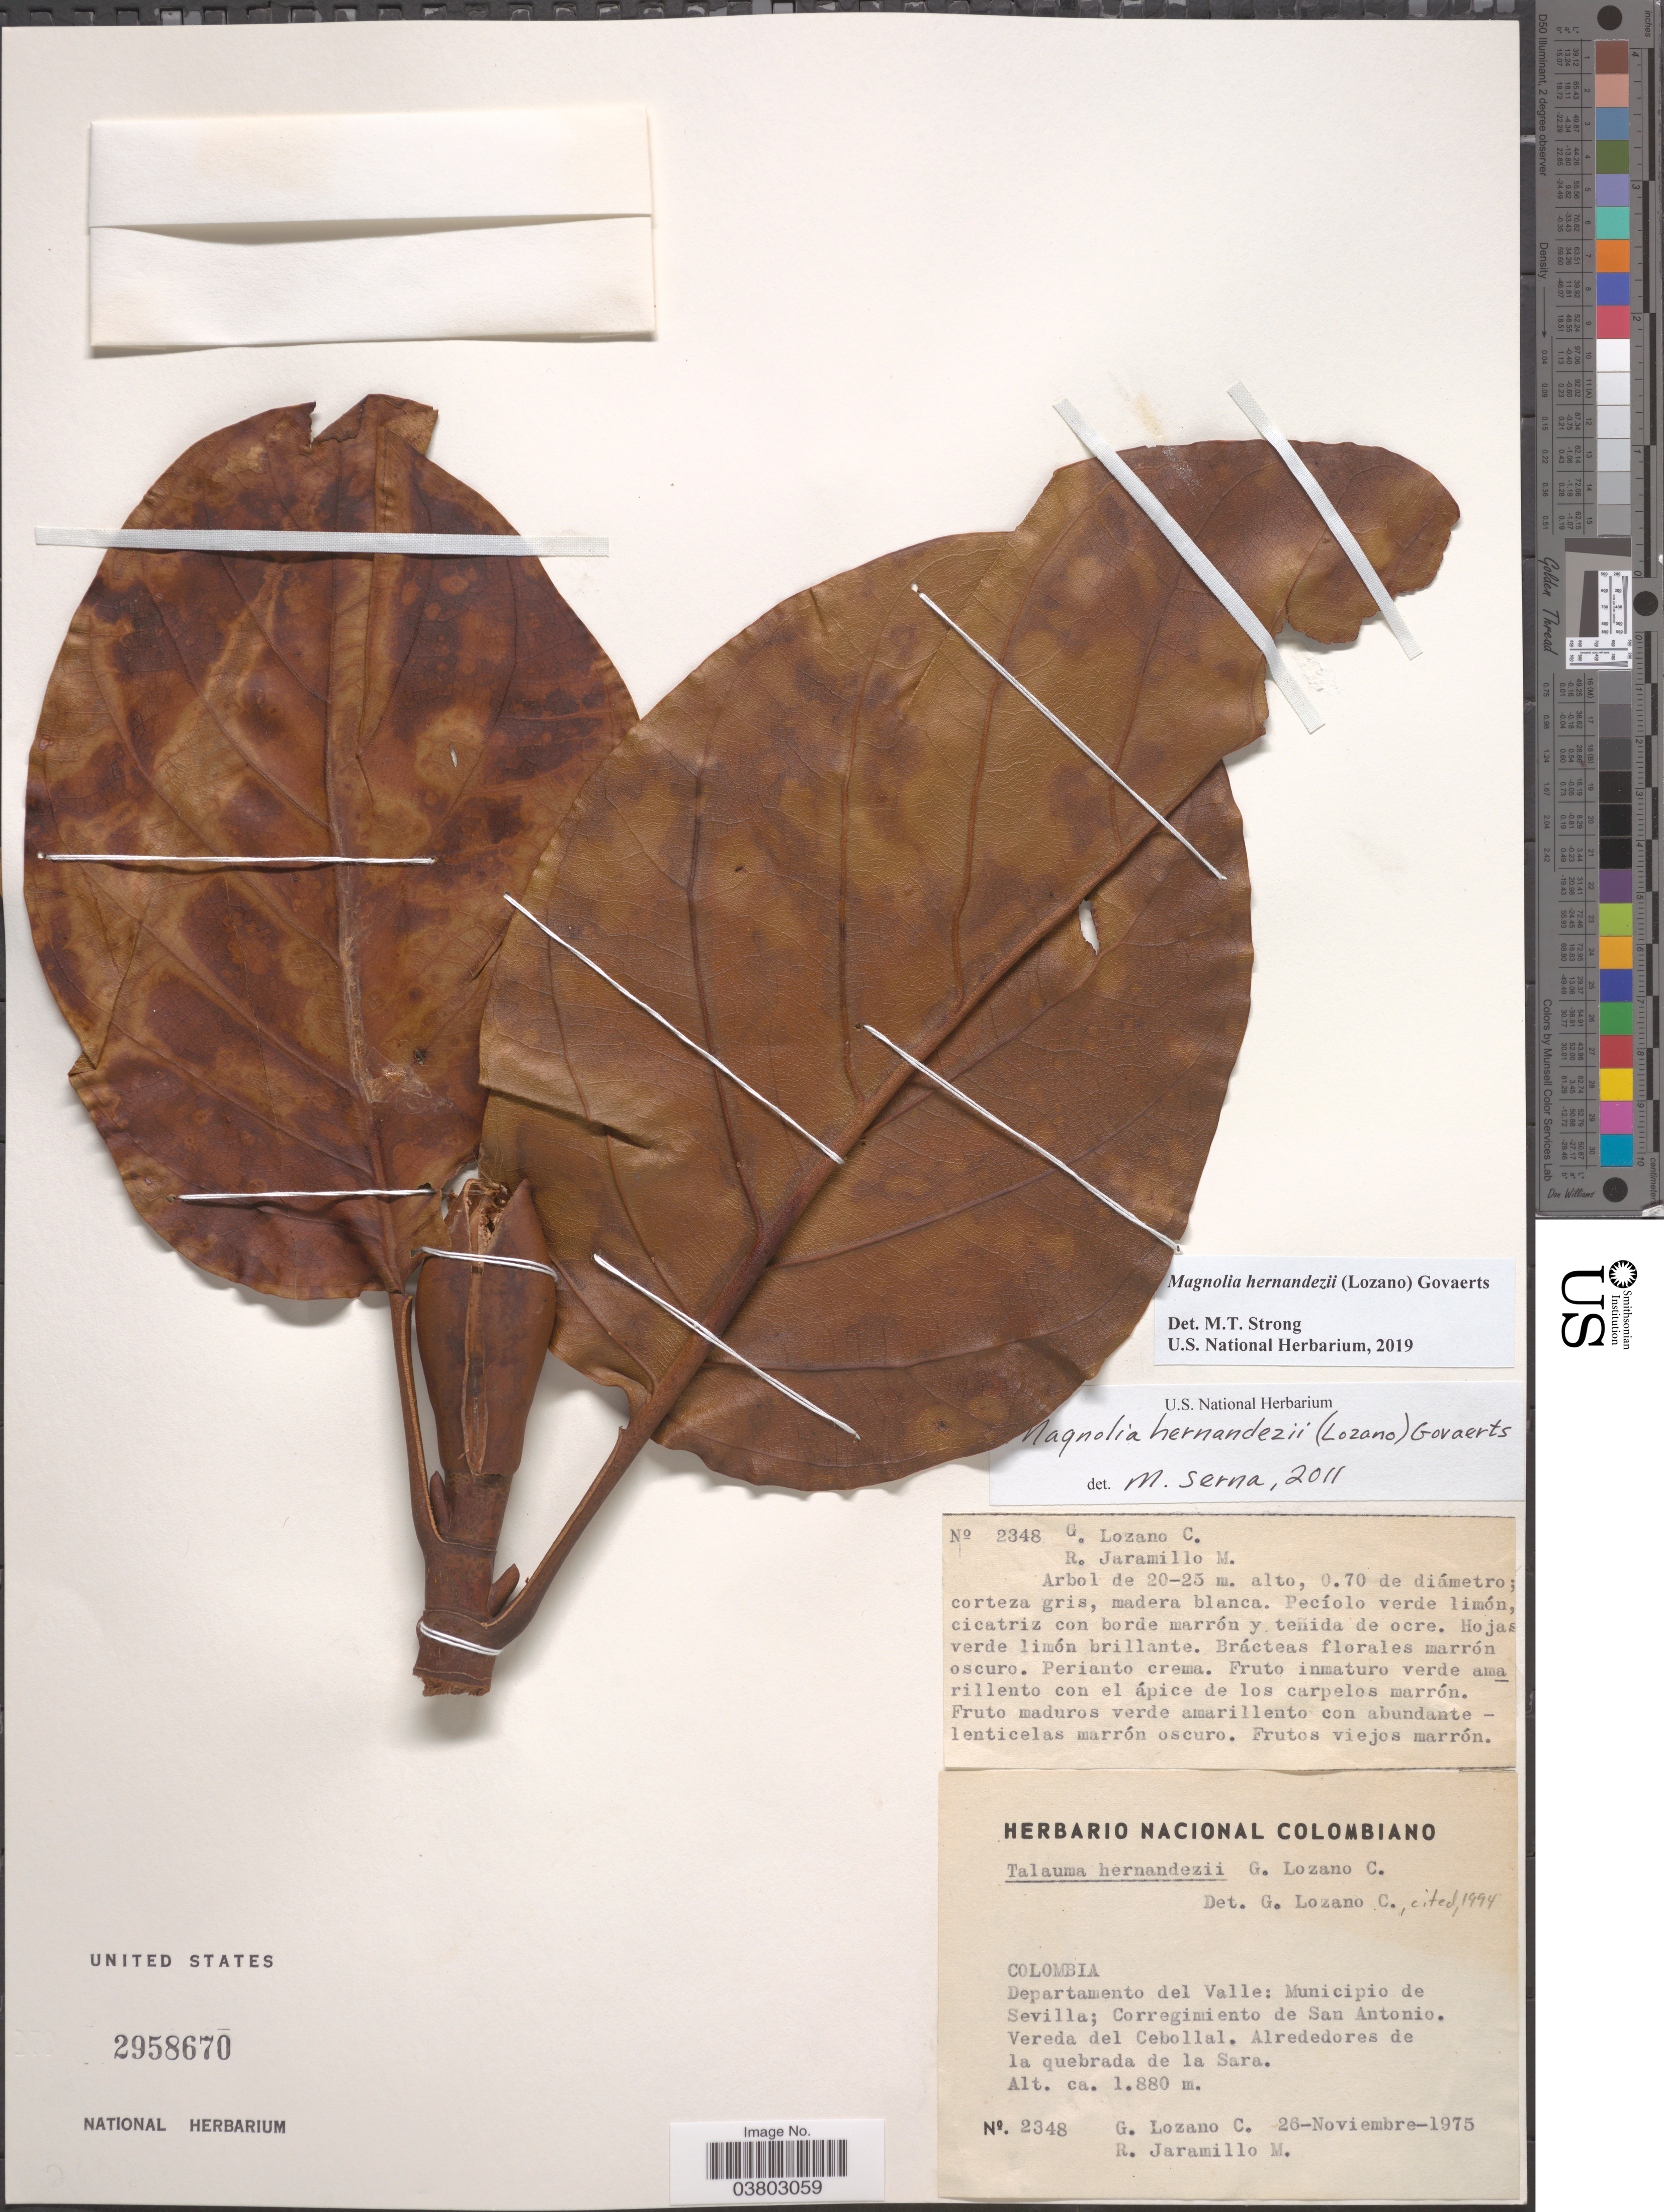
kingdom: Plantae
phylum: Tracheophyta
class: Magnoliopsida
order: Magnoliales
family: Magnoliaceae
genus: Magnolia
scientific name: Magnolia hernandezii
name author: (Lozano) Govaerts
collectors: G. Lozano-Contreras & R. Jaramillo M.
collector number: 2348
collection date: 1975-11-26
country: Colombia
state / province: Valle del Cauca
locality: Departamento del Valle: Municipio de Sevilla; Corregimiento de San Antonio. Vereda del Cebollal. Alrededores de la quebrada de la Sara.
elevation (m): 1880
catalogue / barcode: US 2958670